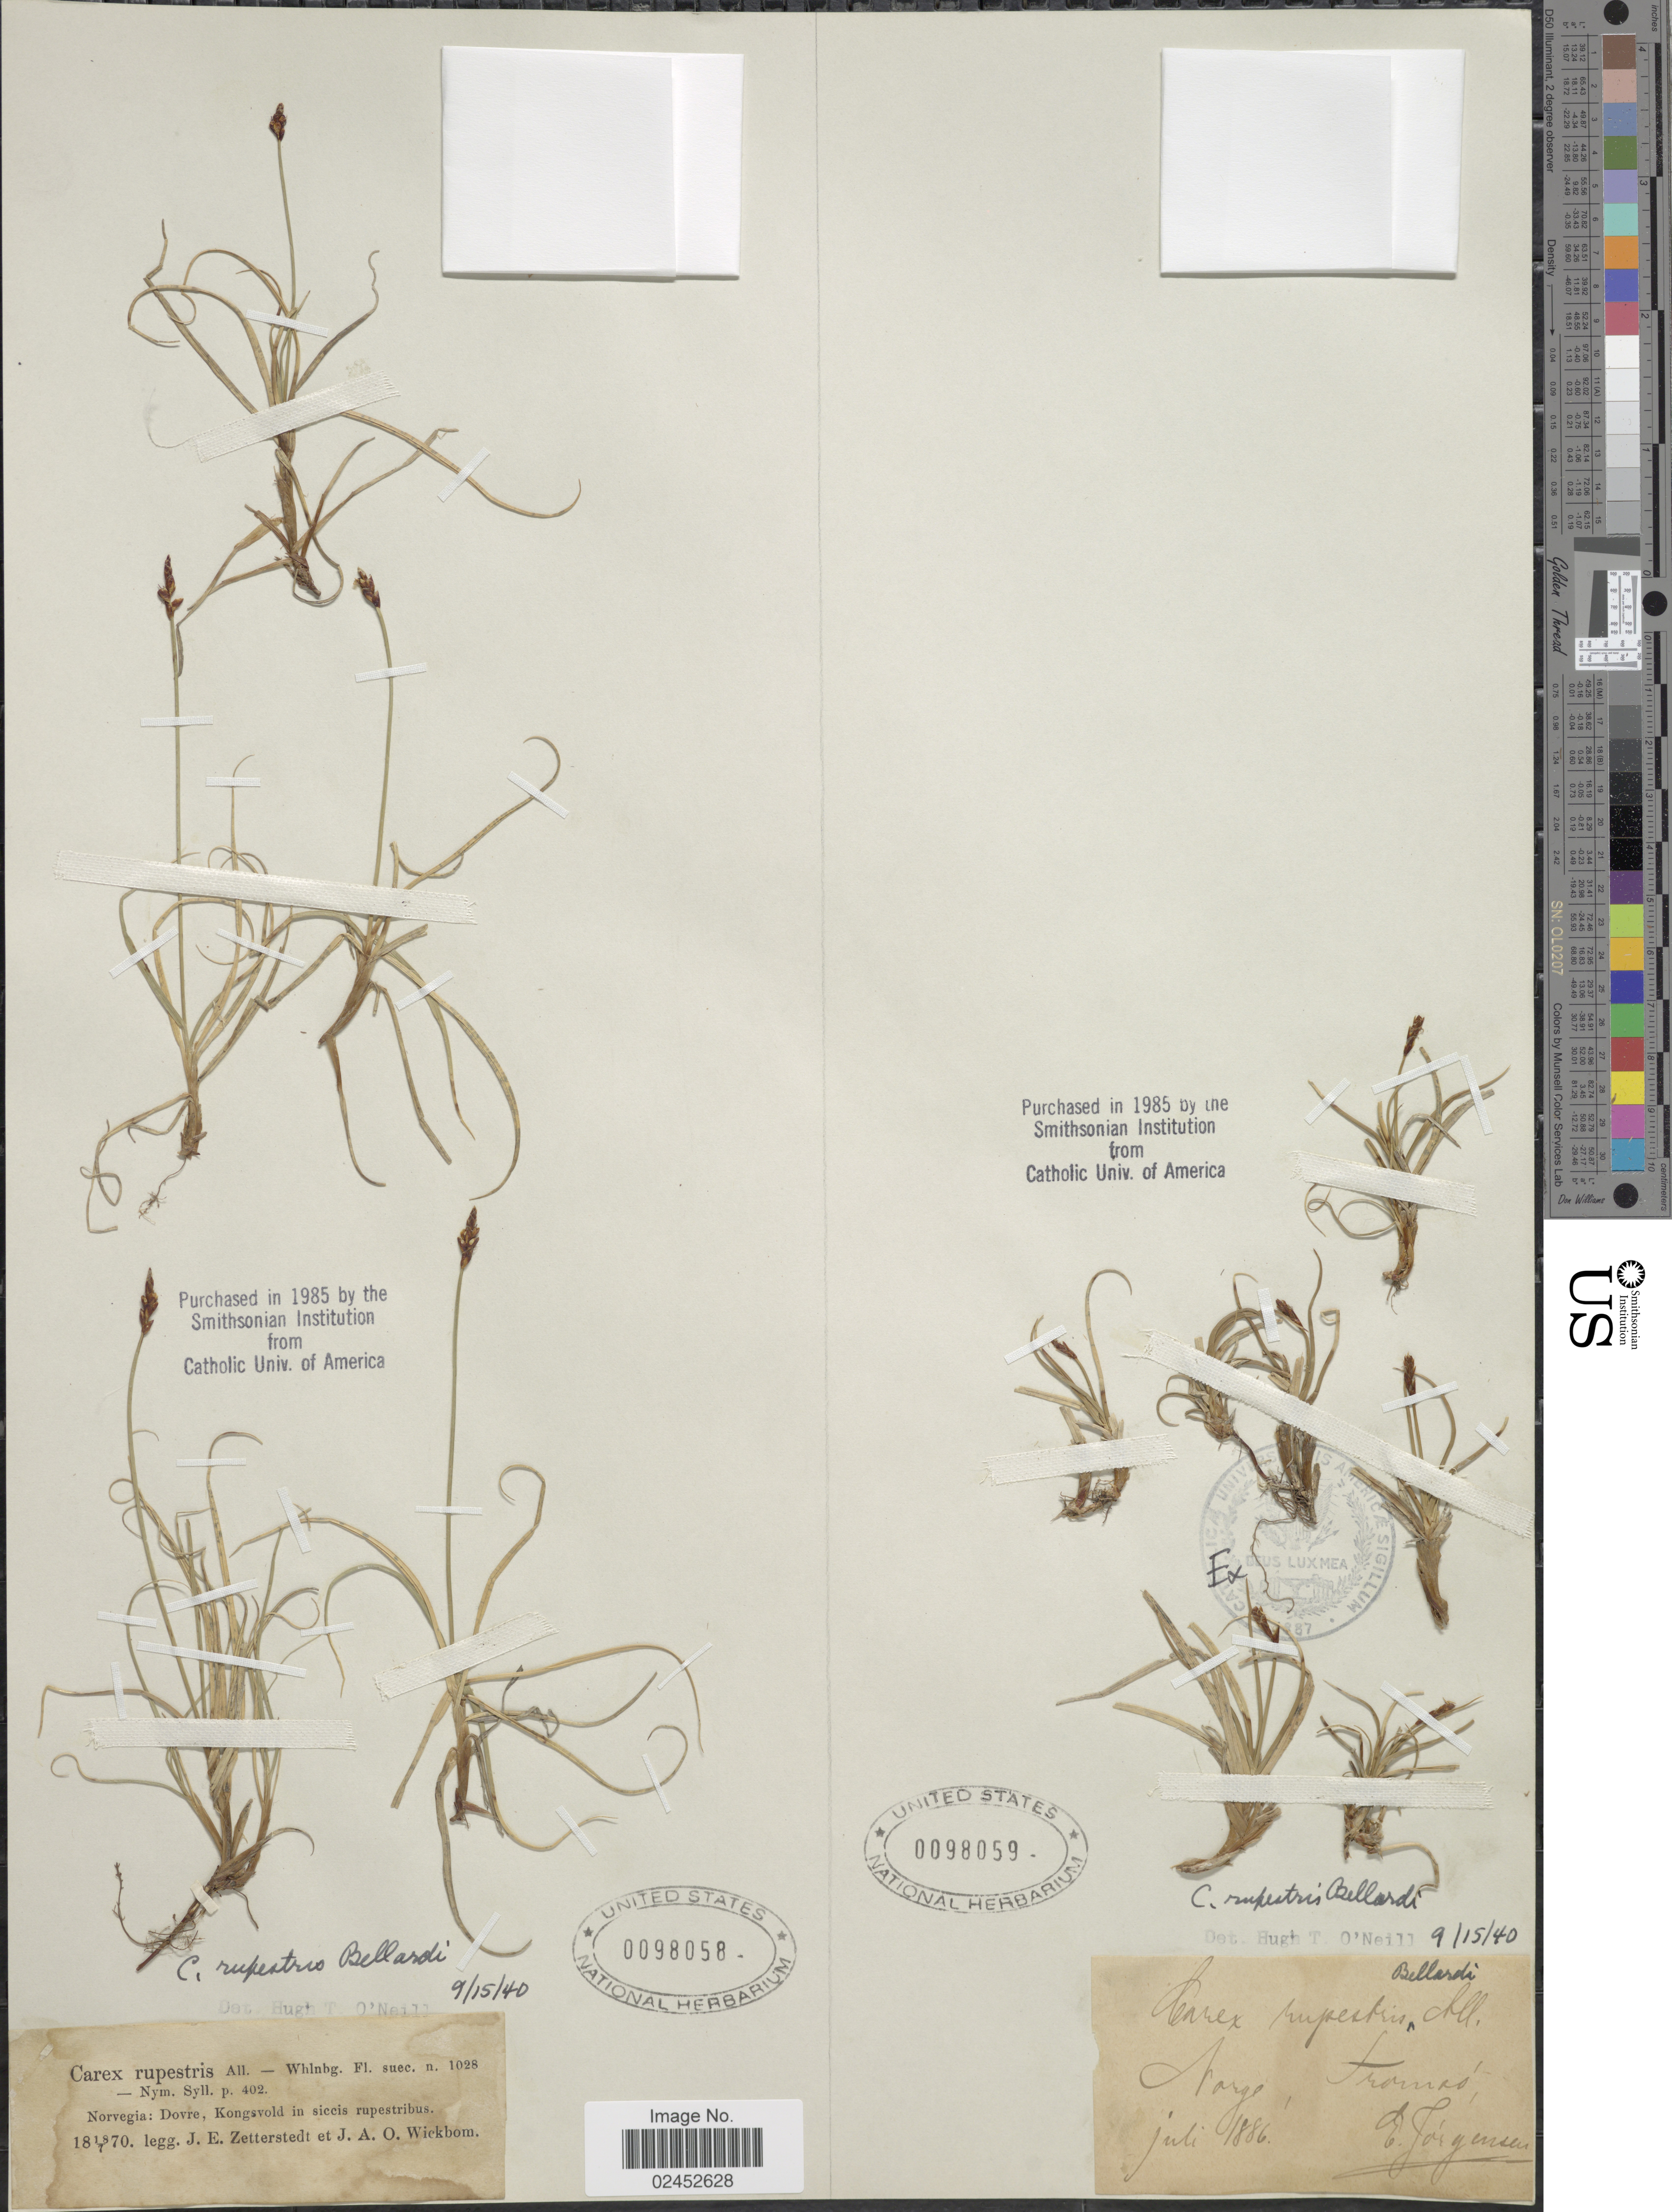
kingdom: Plantae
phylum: Tracheophyta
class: Liliopsida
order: Poales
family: Cyperaceae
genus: Carex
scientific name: Carex rupestris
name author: All.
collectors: J.E. Zetterstedt & J. Wickbom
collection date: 1870-07-18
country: Norway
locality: Dovre, Kongsvold in siccis rupestribus.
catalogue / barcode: US 98058